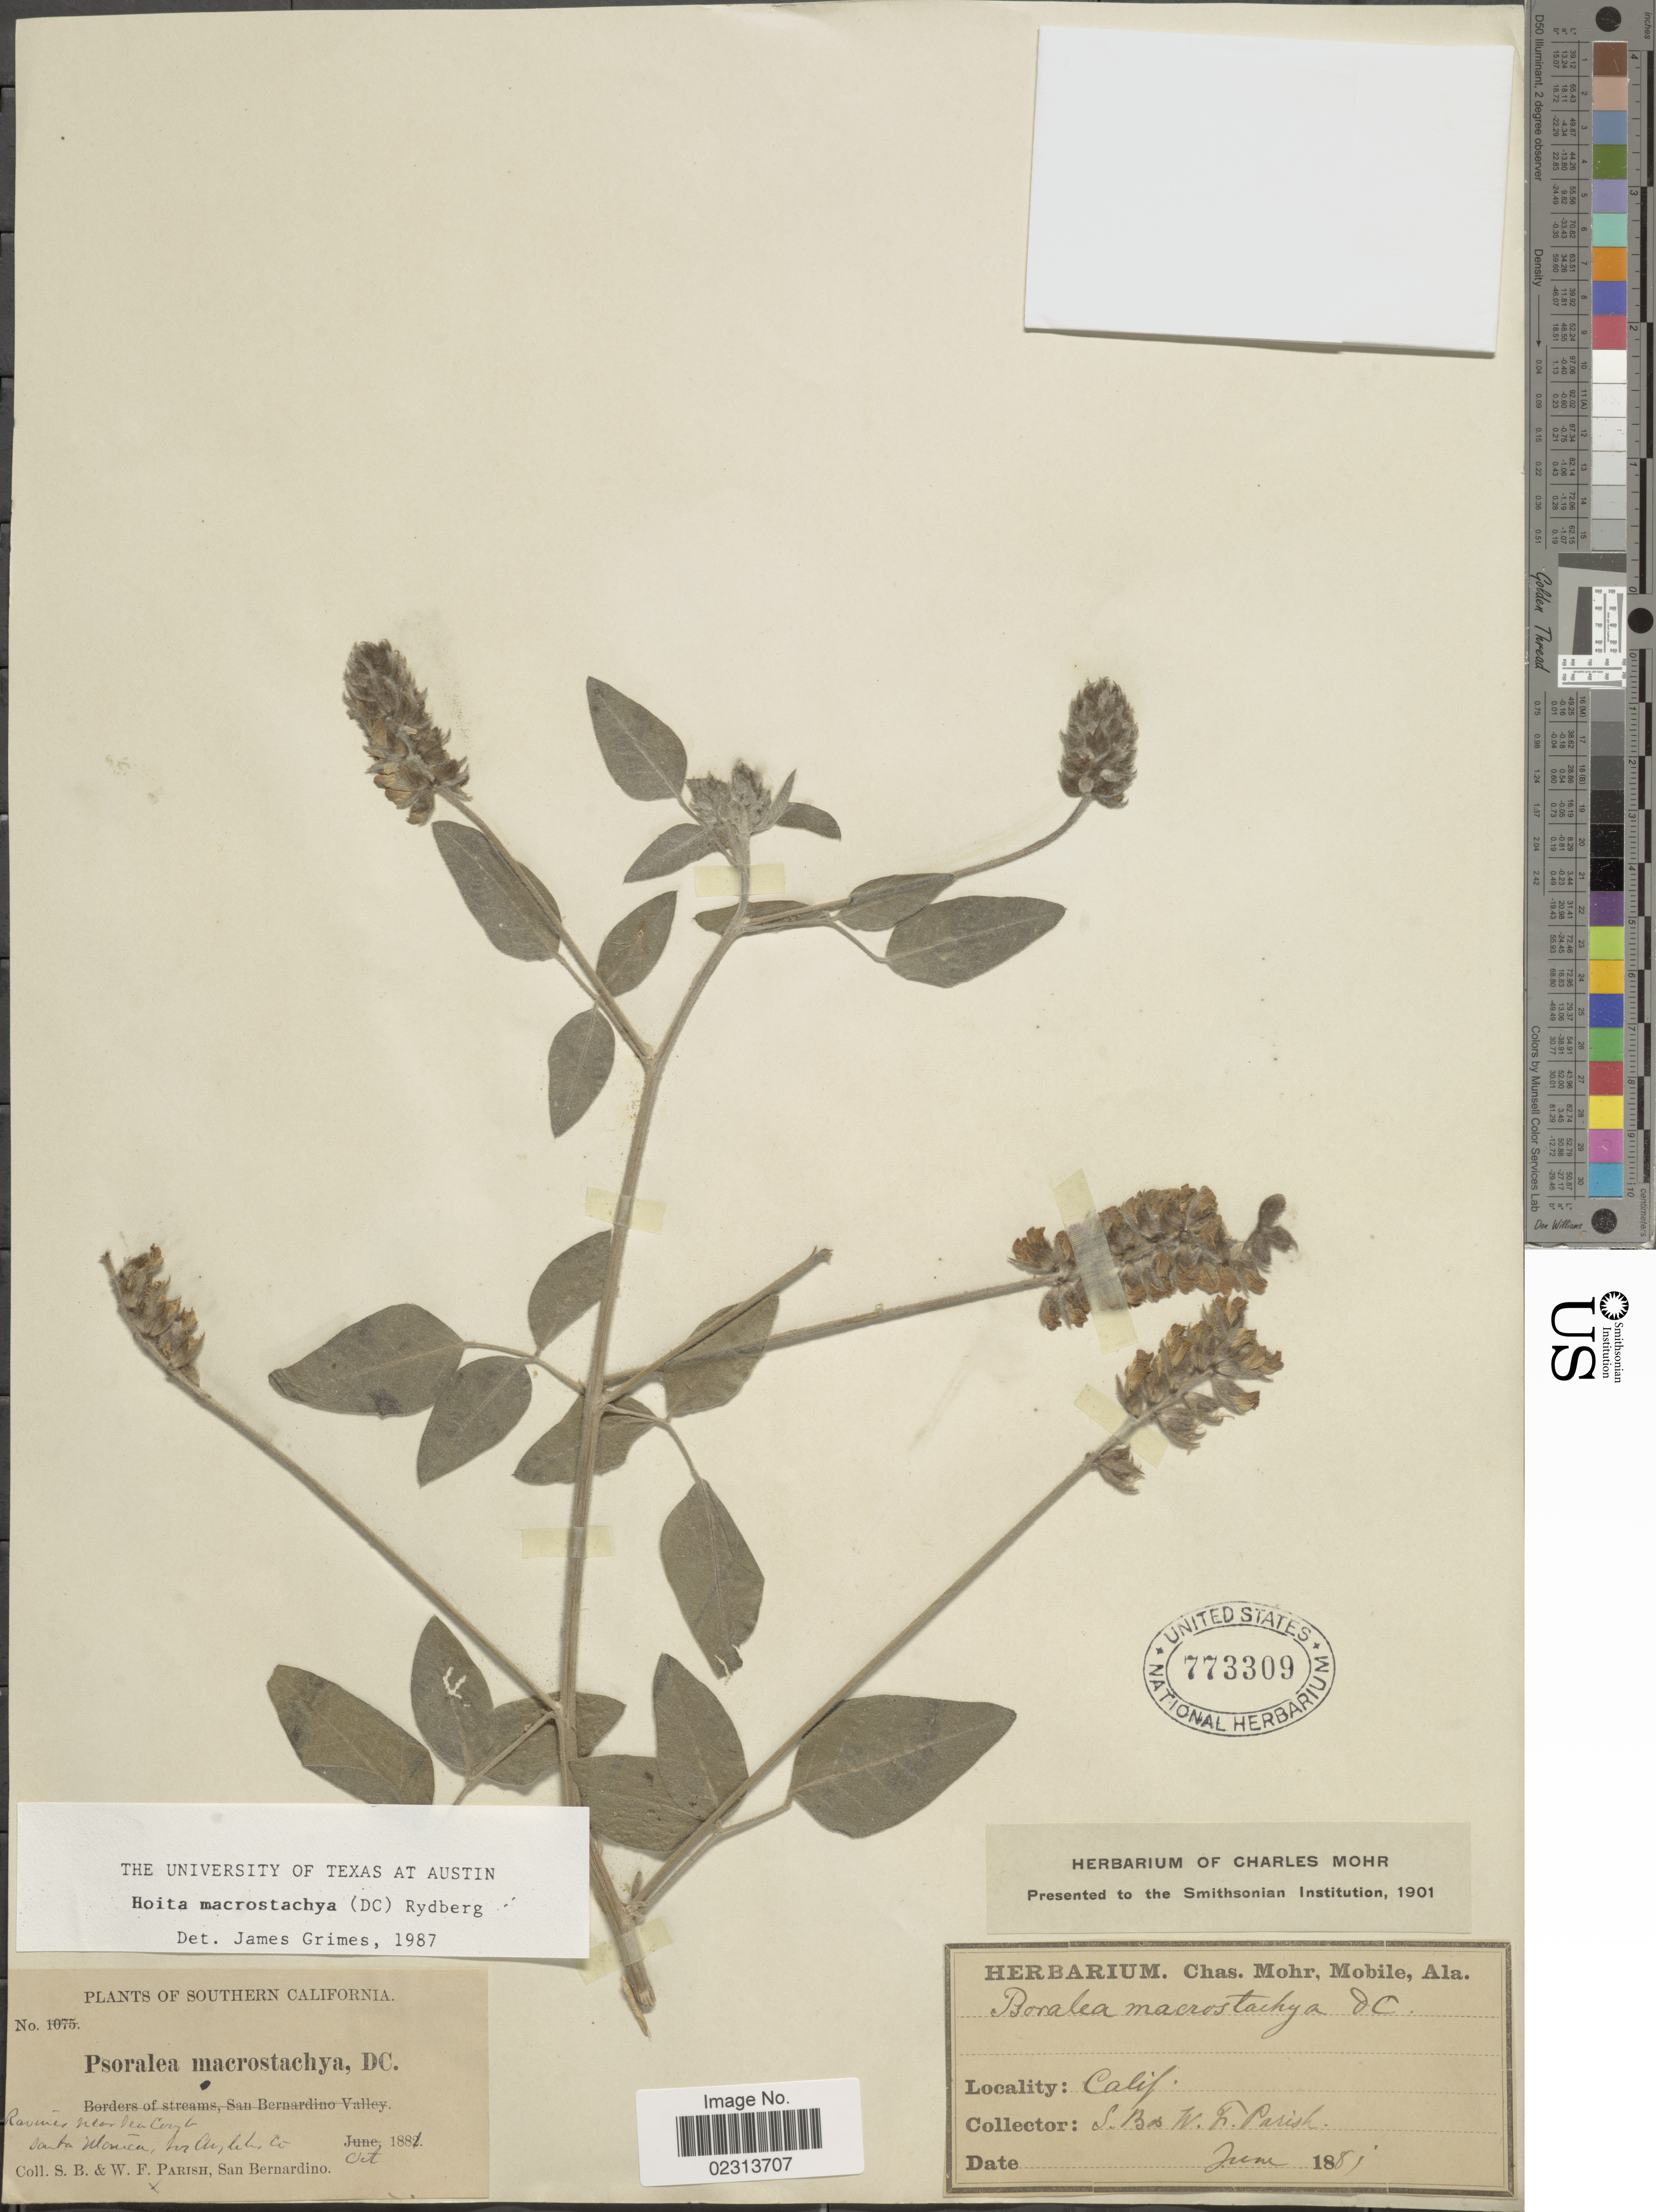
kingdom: Plantae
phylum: Tracheophyta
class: Magnoliopsida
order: Fabales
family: Fabaceae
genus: Hoita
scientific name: Hoita macrostachya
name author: (DC.) Rydb.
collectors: S. B. Parish & W. F. Parish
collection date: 1881-10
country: United States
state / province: California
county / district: Los Angeles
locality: Southern California, Ravines near sea coast, Santa Monica, Los Angeles Co.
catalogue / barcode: US 773309